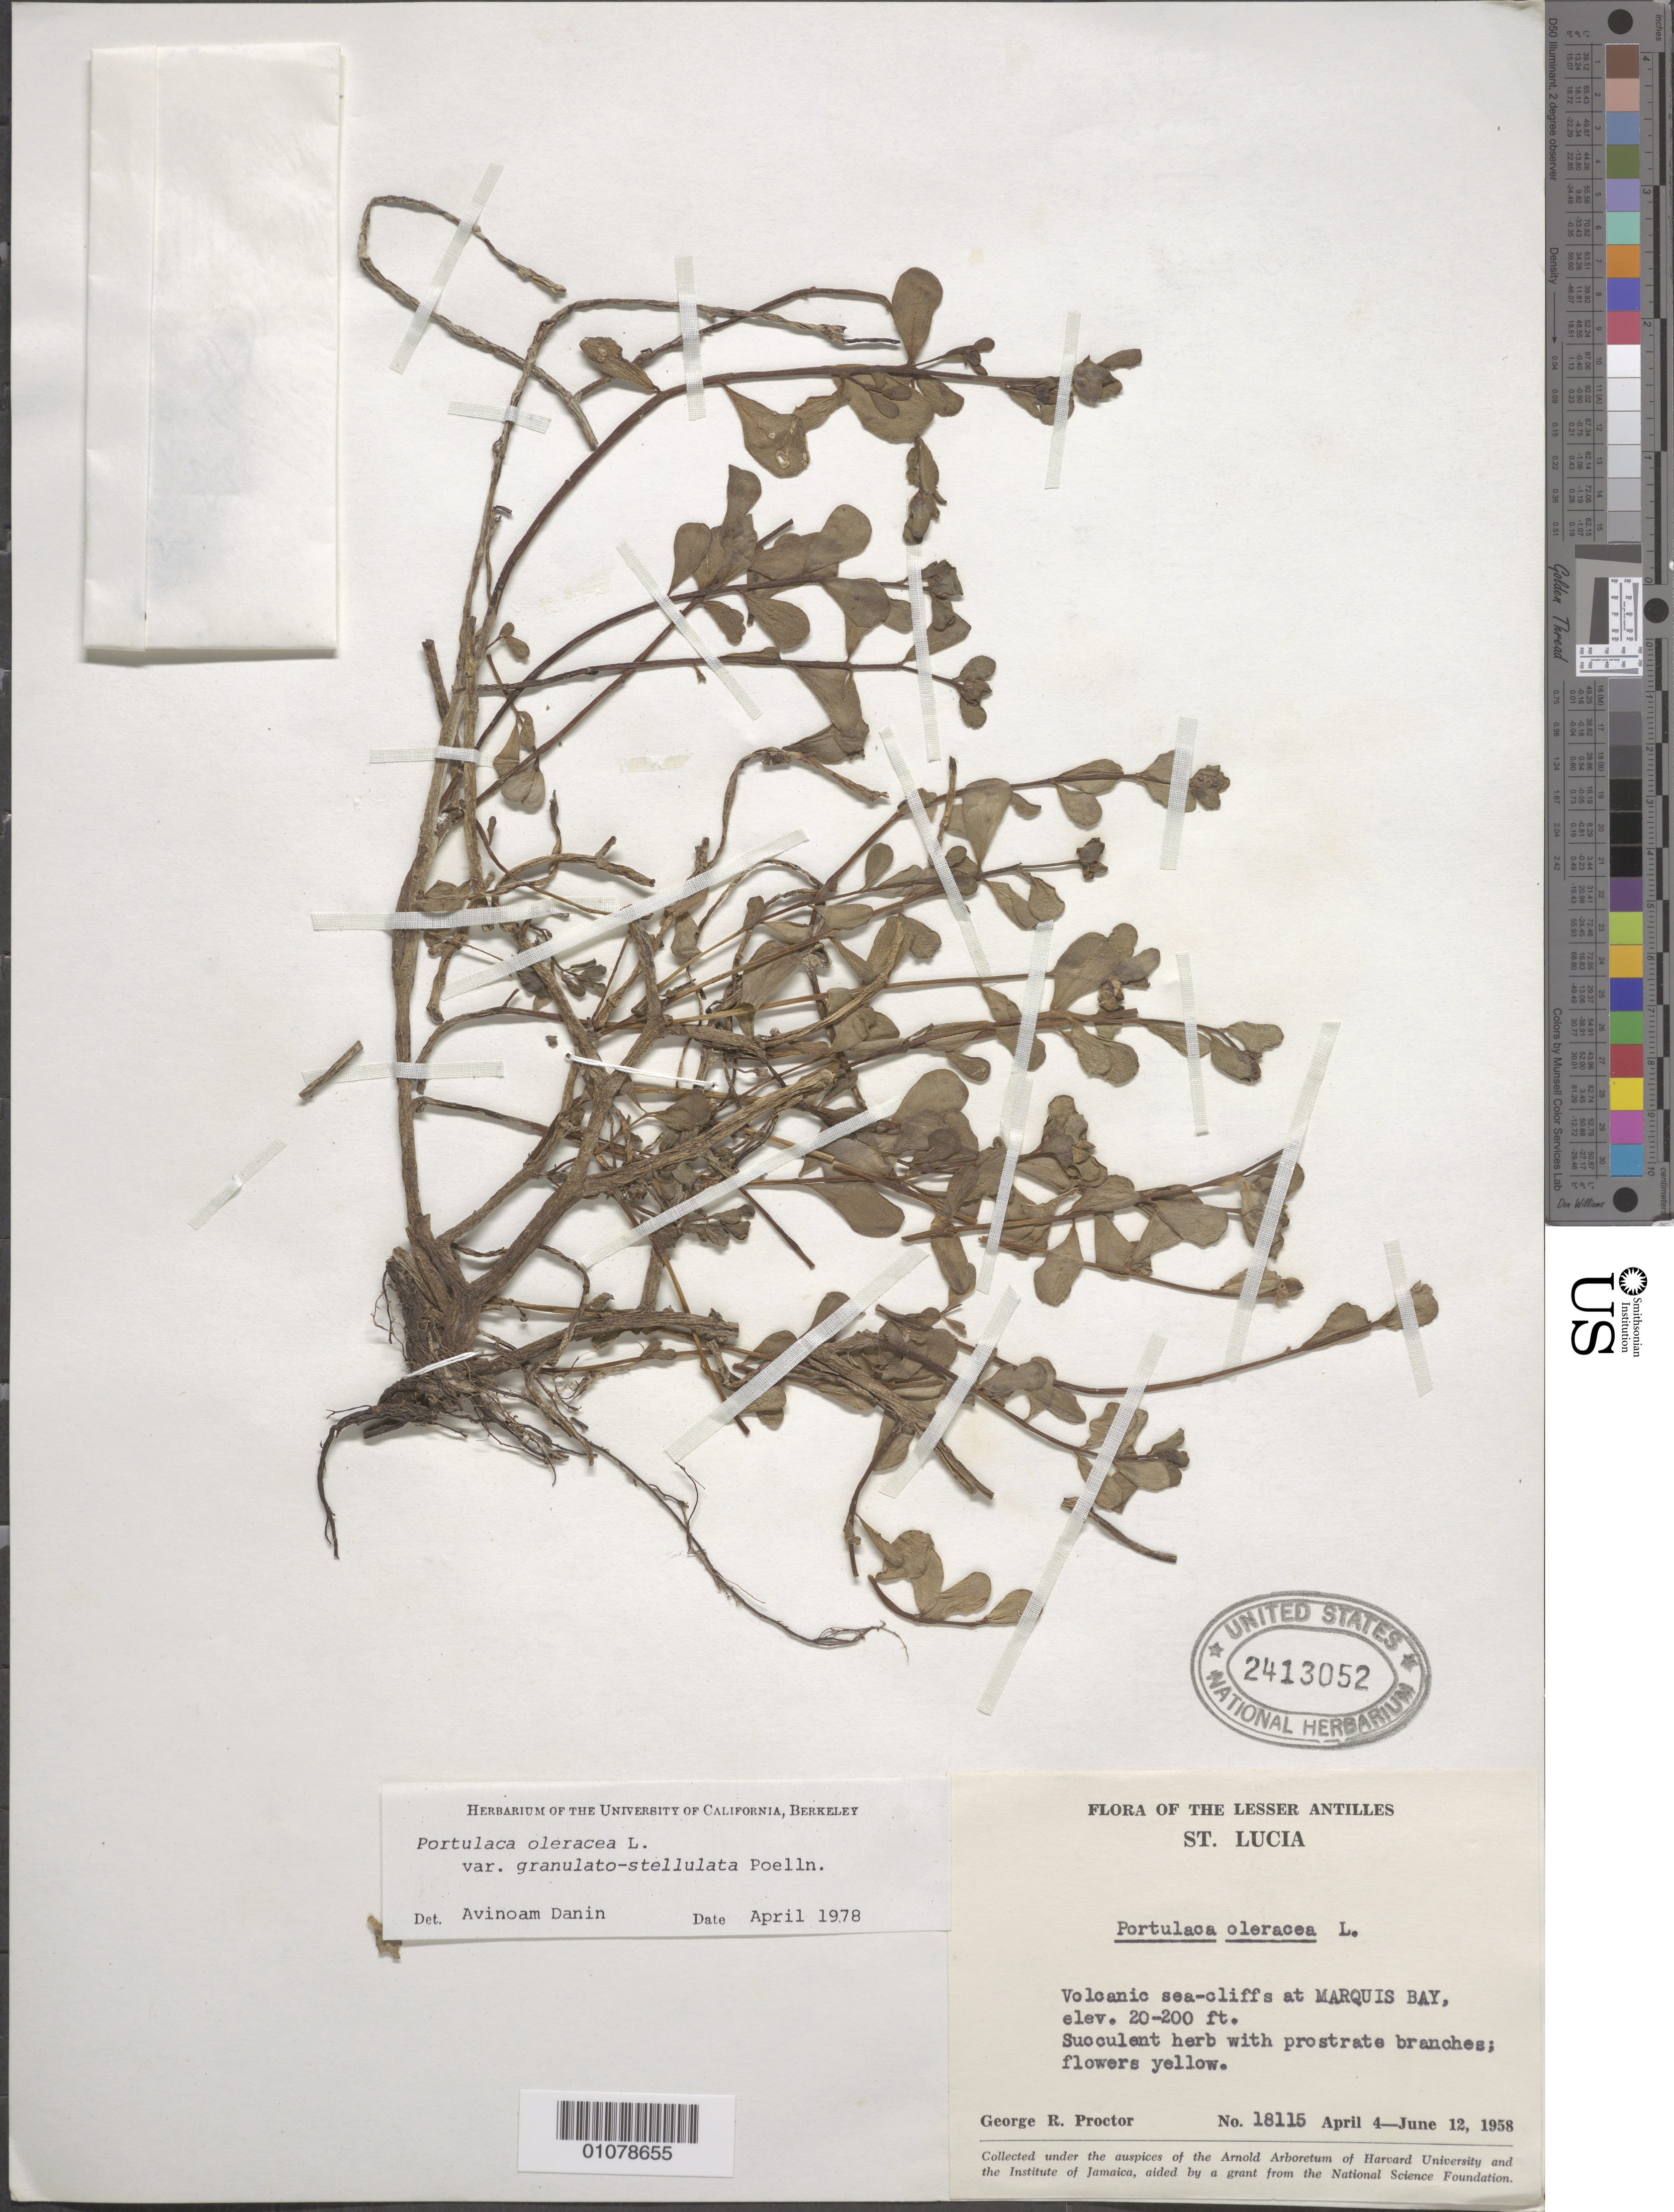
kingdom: Plantae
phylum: Tracheophyta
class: Magnoliopsida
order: Caryophyllales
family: Portulacaceae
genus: Portulaca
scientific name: Portulaca oleracea subsp. granulatostellulata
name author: (Poelln.) Danin & H.G. Baker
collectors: G. R. Proctor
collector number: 18115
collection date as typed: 04 Apr 1958 to 12 Jun 1958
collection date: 1958-04-04/1958-06-12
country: St. Lucia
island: St. Lucia I.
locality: Marquis Bay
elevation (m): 6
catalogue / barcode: US 3413052